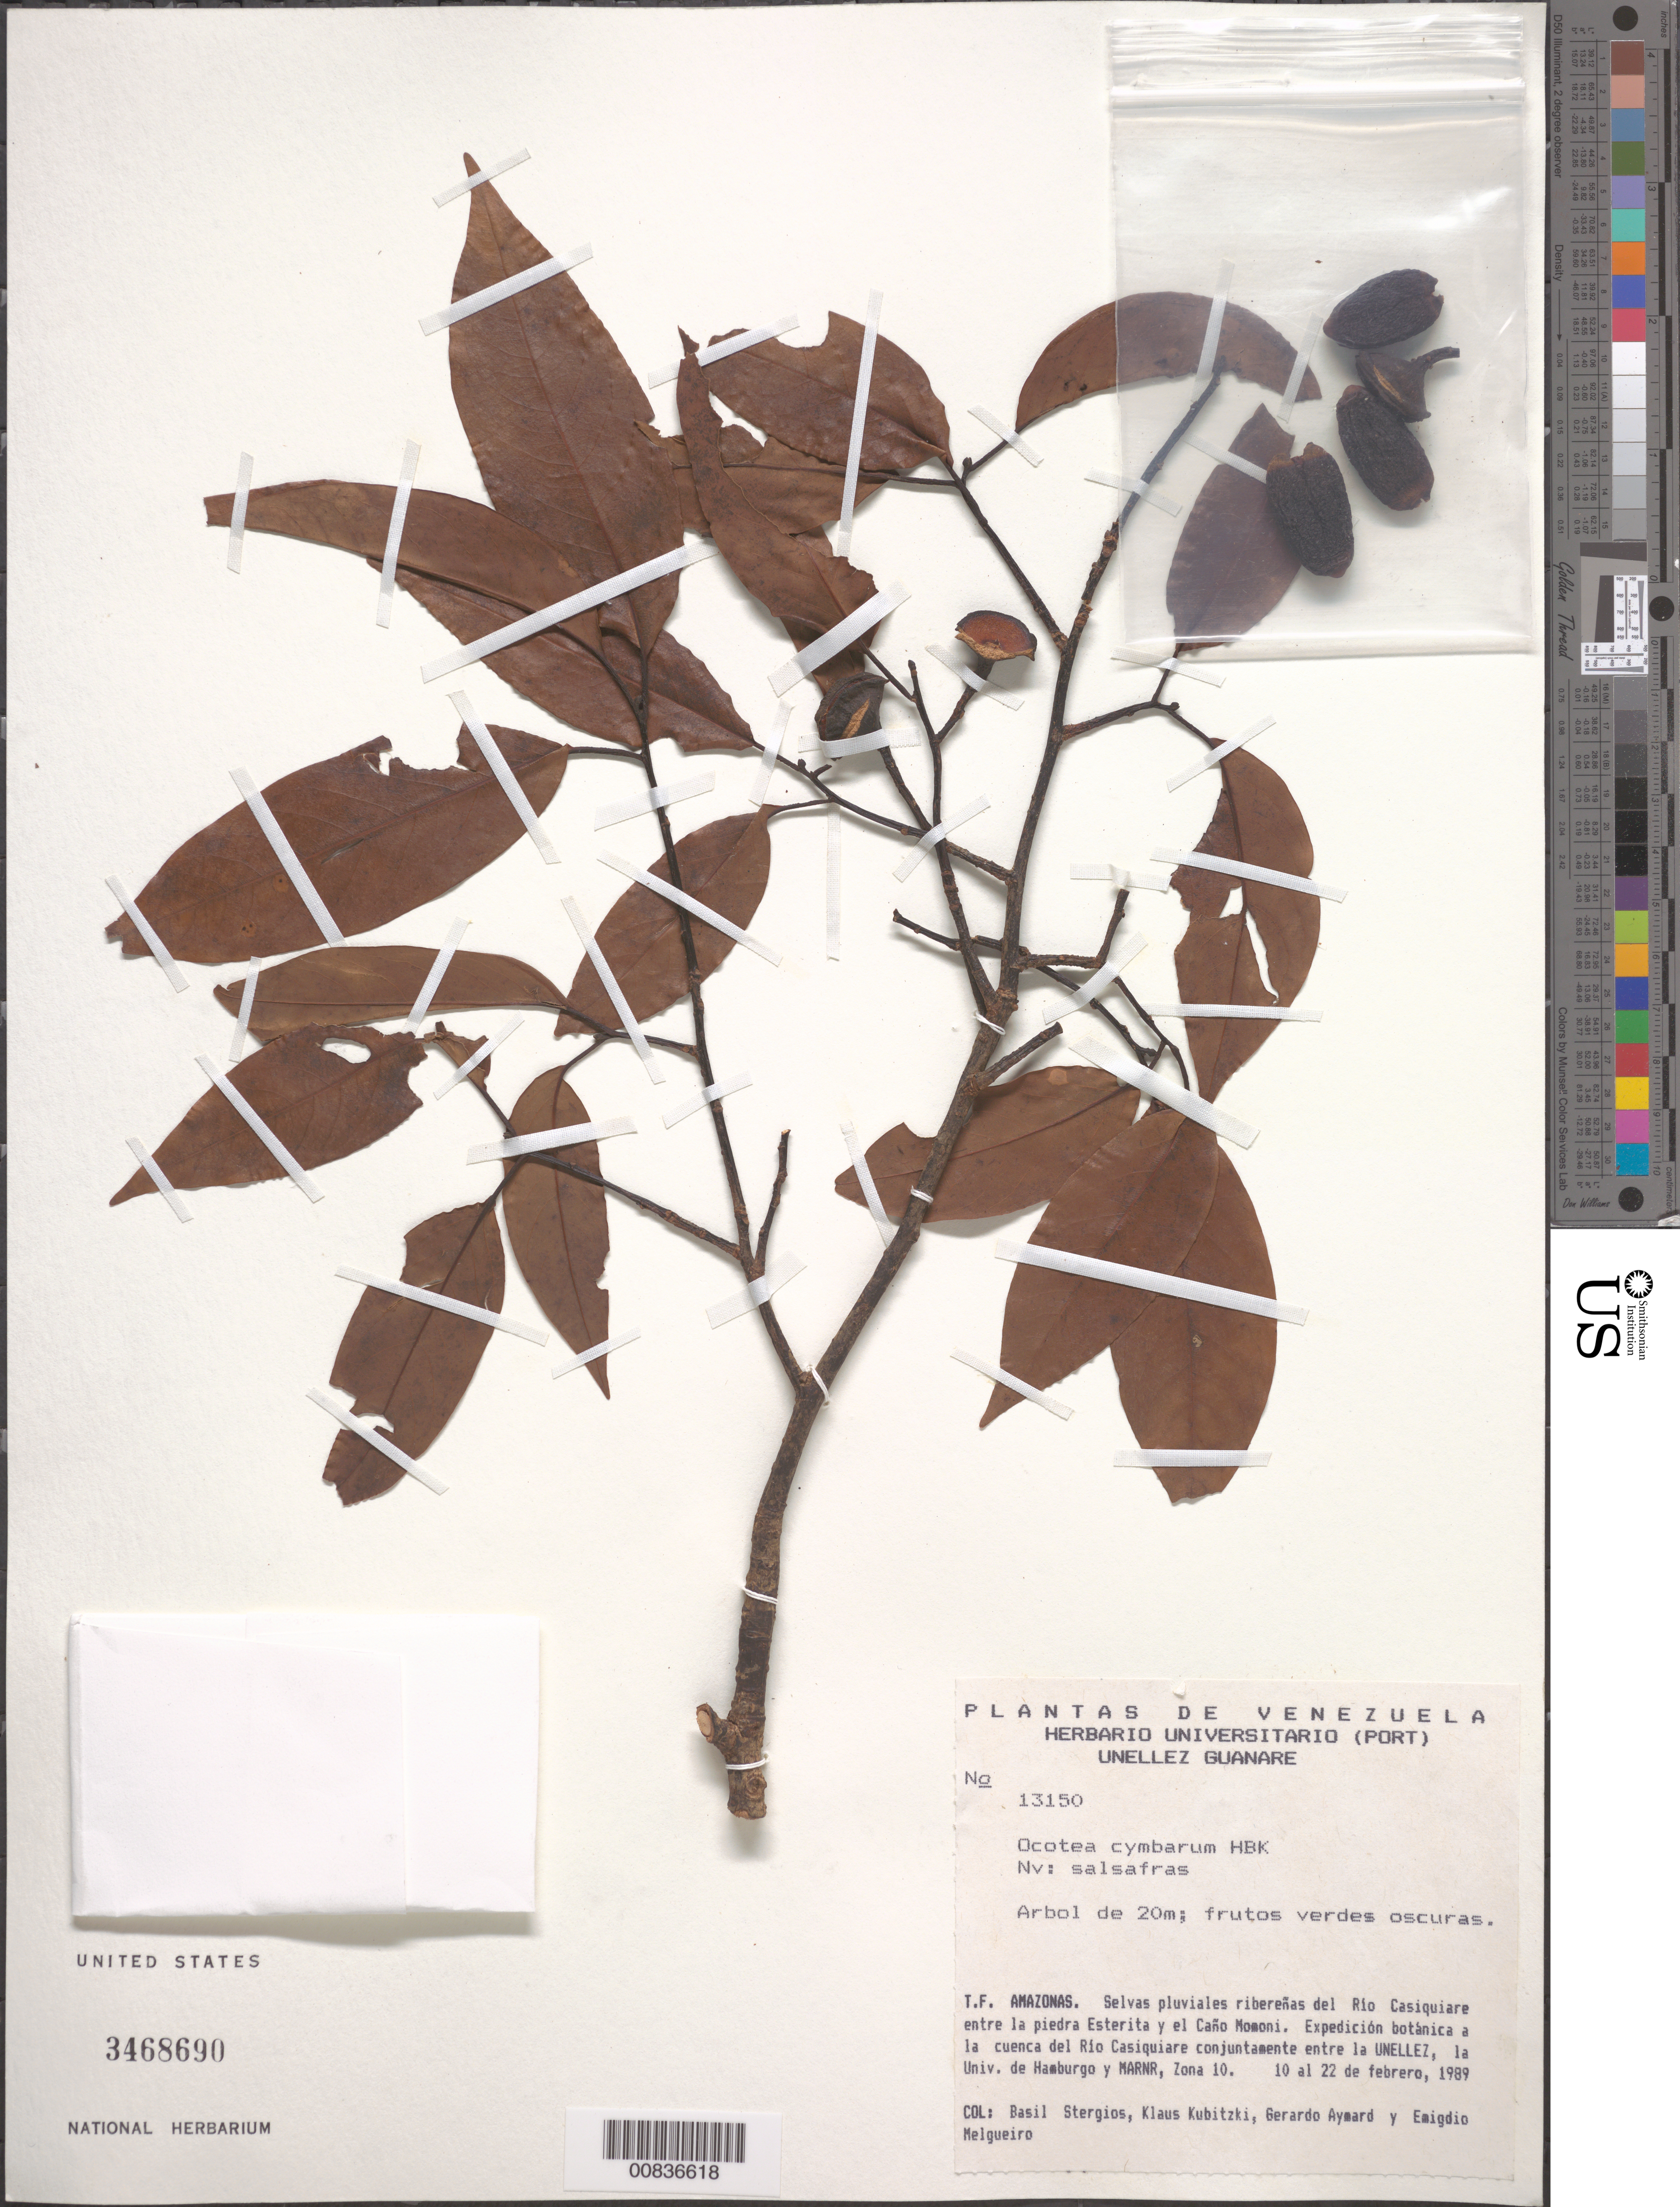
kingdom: Plantae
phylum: Tracheophyta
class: Magnoliopsida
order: Laurales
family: Lauraceae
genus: Ocotea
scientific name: Ocotea cymbarum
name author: Kunth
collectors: B. G. Stergios, K. Kubitzki, G. A. Aymard & E. Melgueiro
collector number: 13150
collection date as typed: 10-Feb-89 to 22-Feb-89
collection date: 1989-02-10/1989-02-22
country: Venezuela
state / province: Amazonas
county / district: Río Negro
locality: Río Casiquiare, Guachapita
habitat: Selvas pluviales riberenas del río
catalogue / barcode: US 3468690